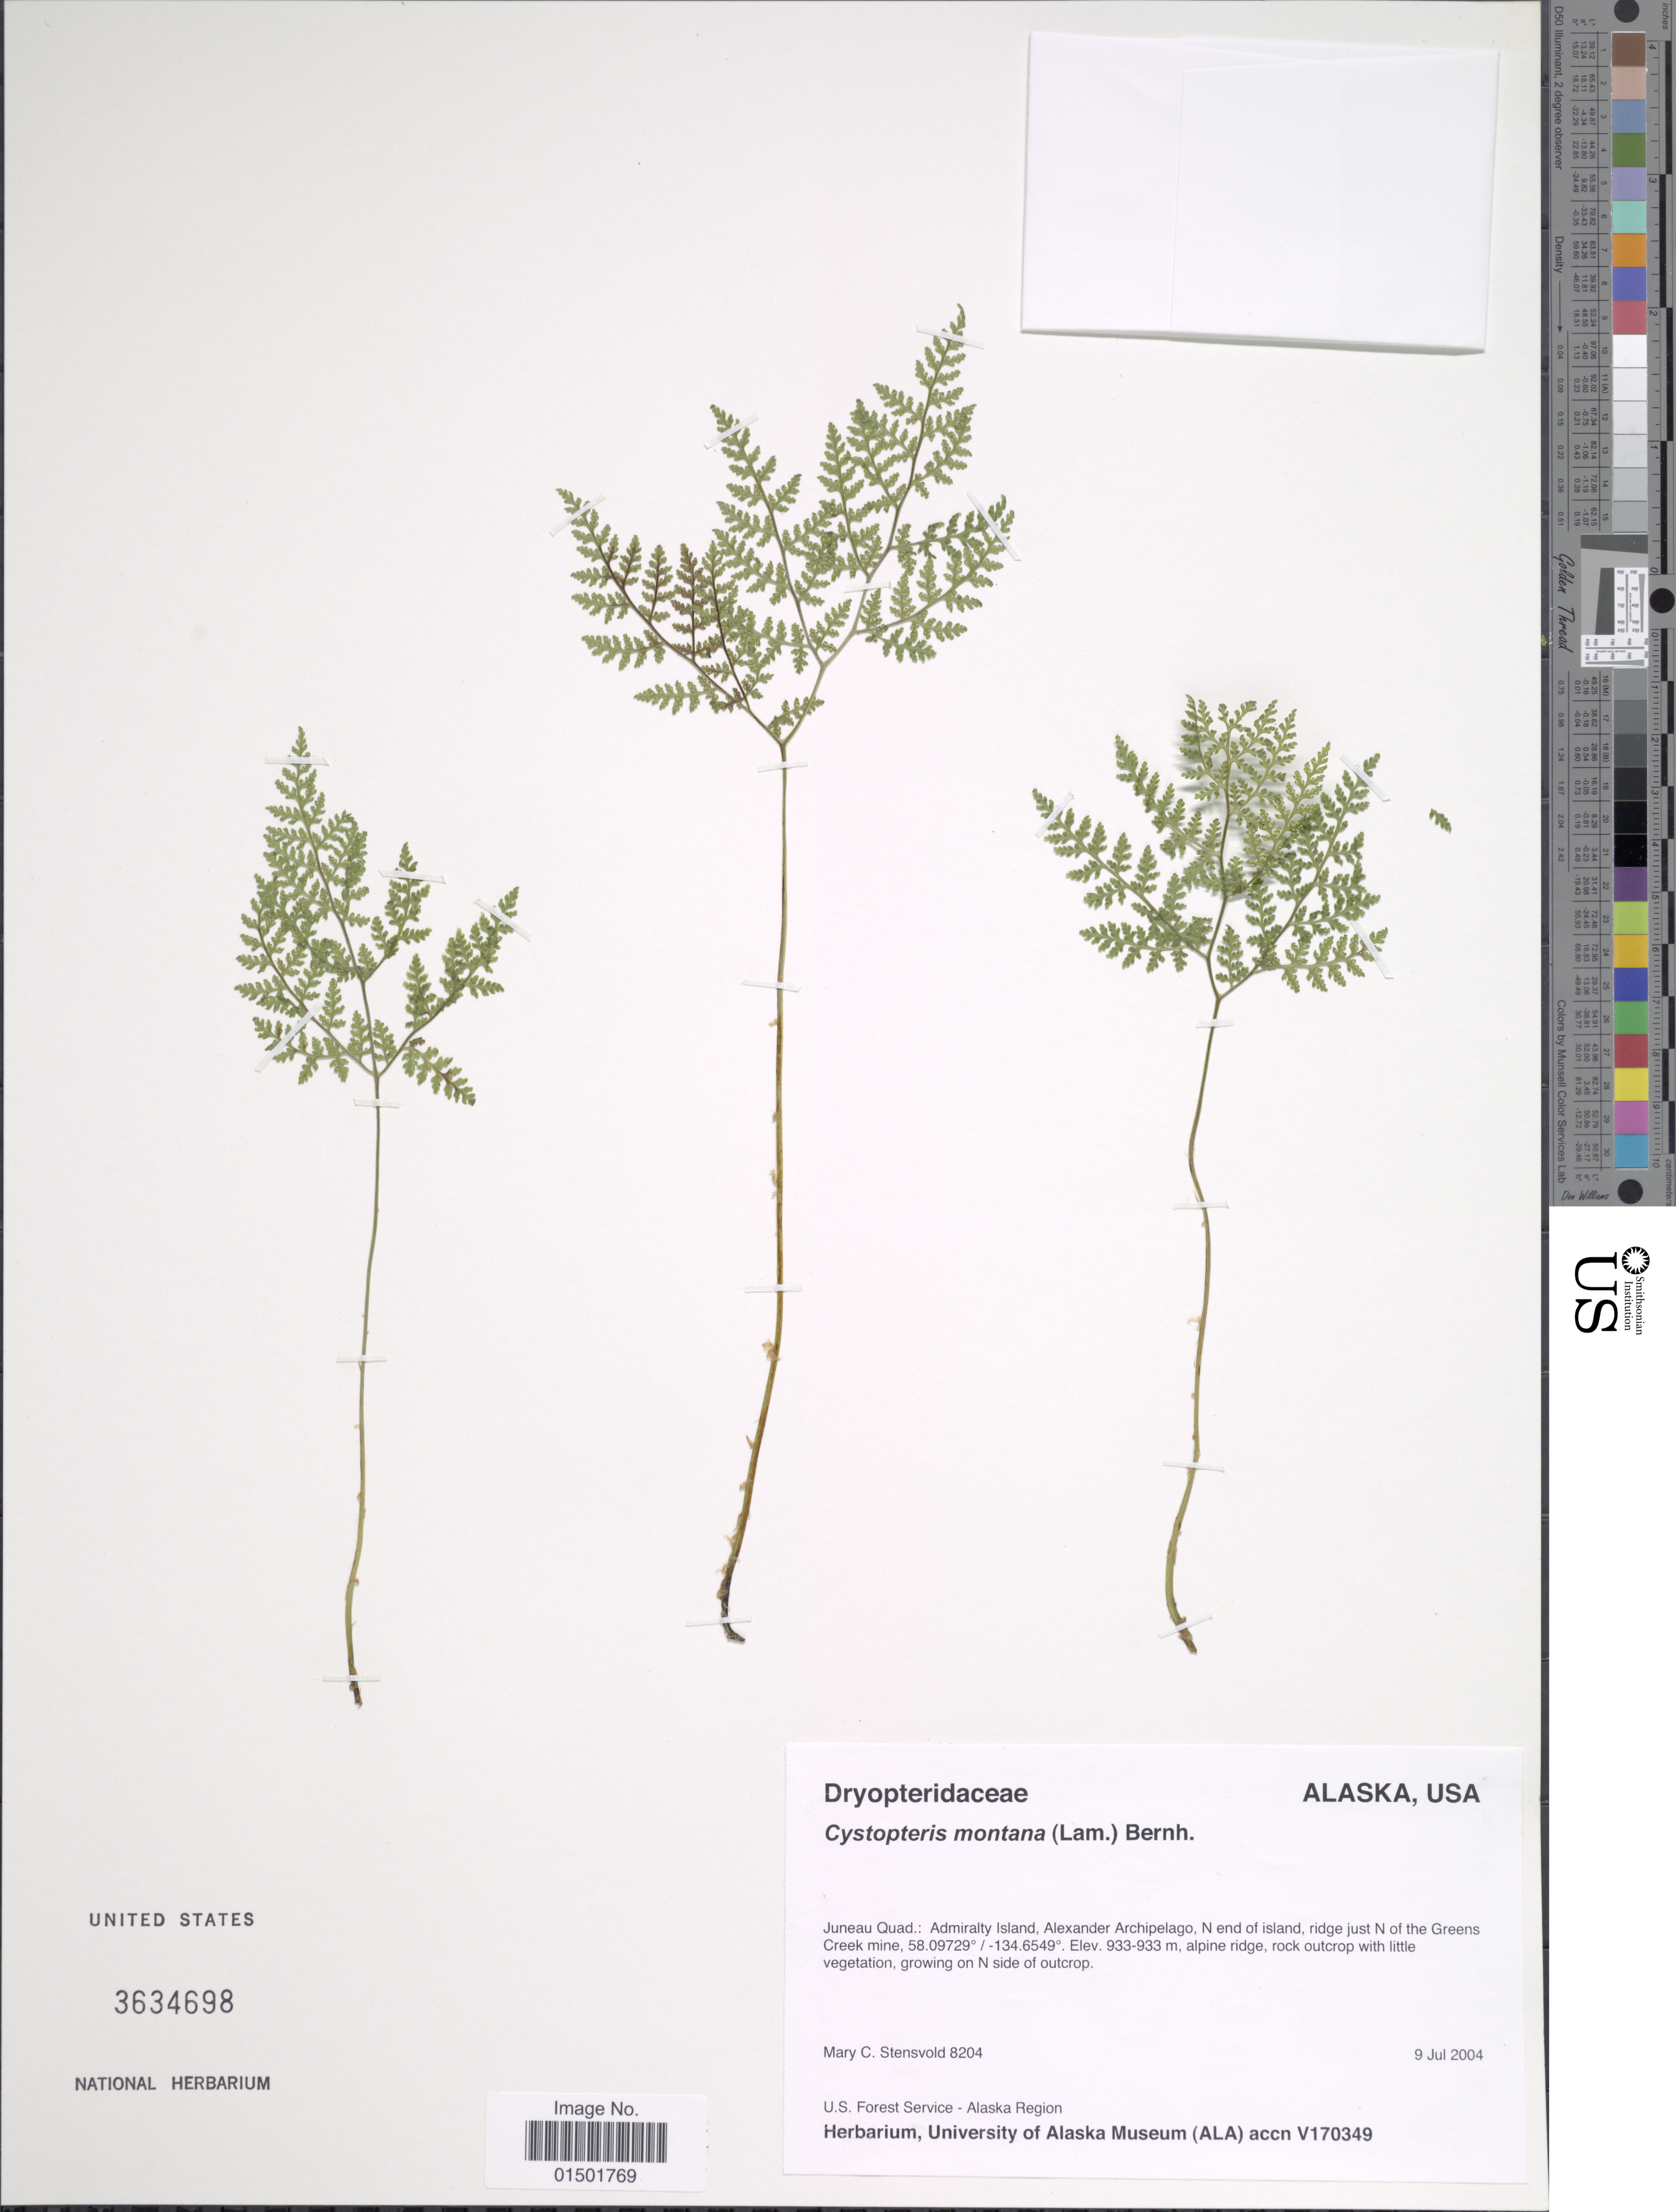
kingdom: Plantae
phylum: Tracheophyta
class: Polypodiopsida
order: Polypodiales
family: Cystopteridaceae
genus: Cystopteris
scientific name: Cystopteris montana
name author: (Lam.) Desv.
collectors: M. Stensvold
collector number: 8204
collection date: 2004-07-09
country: United States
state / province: Alaska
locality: Juneay Quad: Admiralty Island, Alexander Archipelago, N end of island, ridge just N of the Greens Creek mine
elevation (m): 933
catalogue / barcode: US 3634698